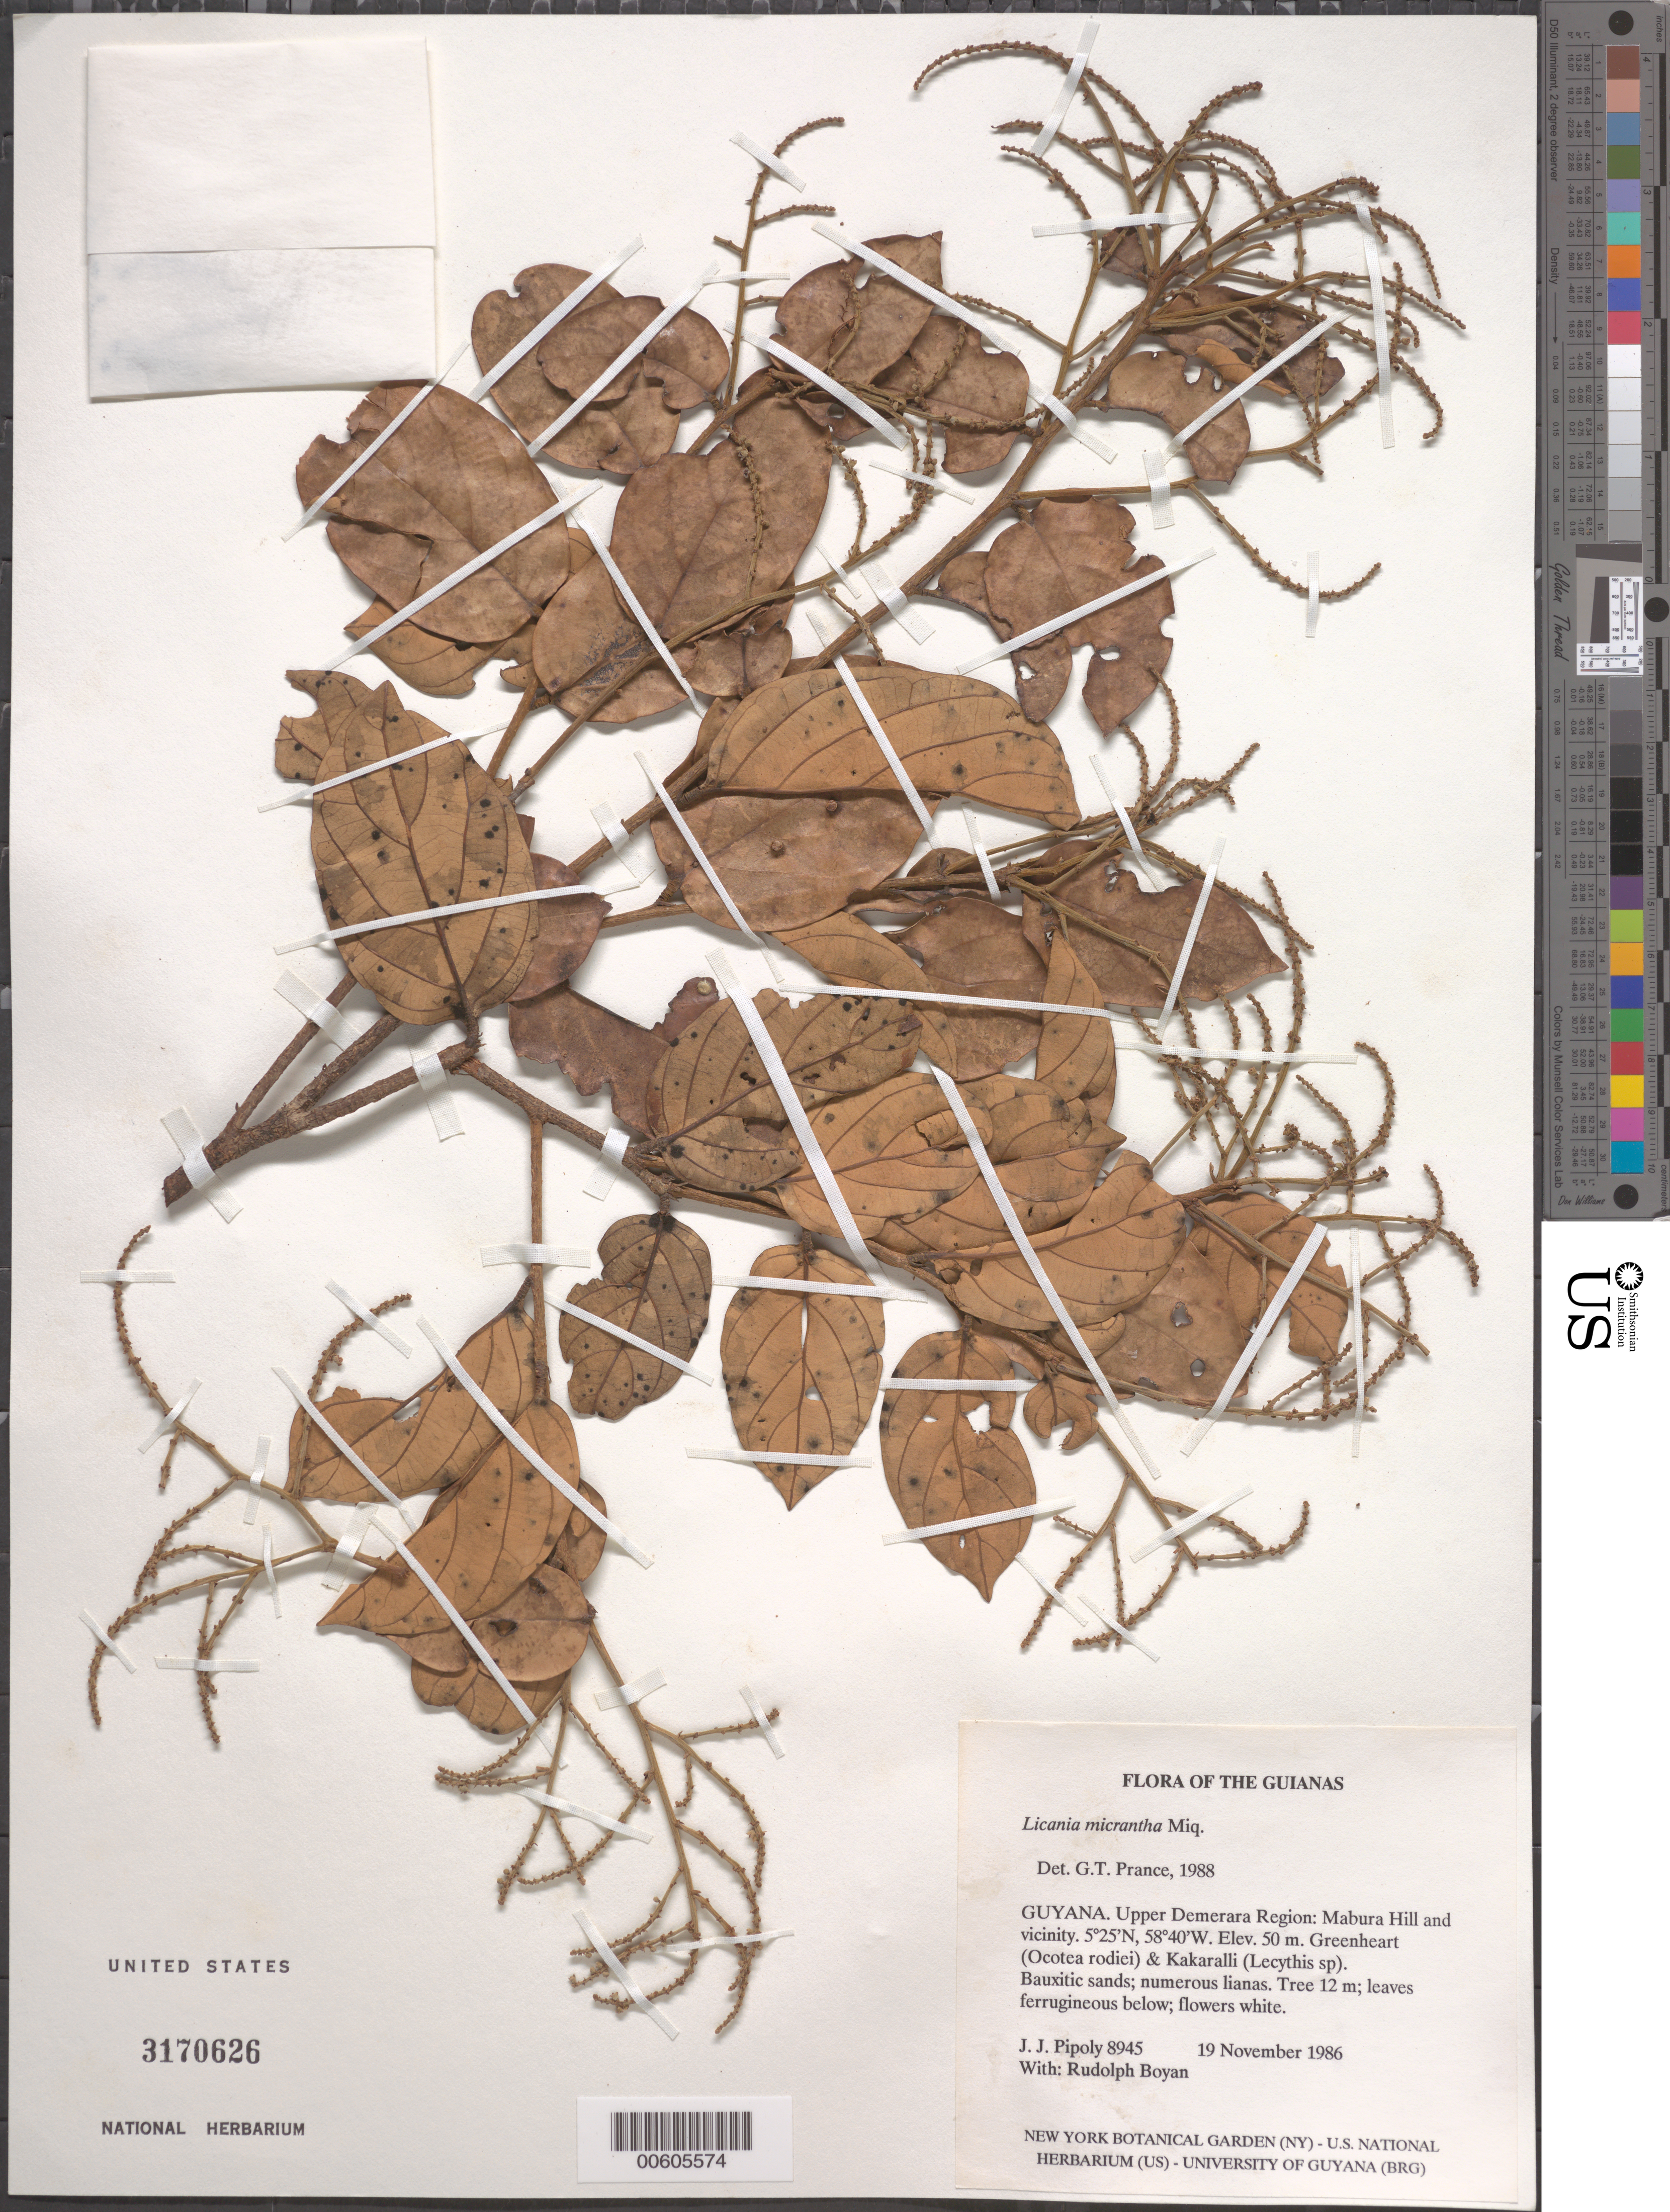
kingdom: Plantae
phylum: Tracheophyta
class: Magnoliopsida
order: Malpighiales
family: Chrysobalanaceae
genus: Licania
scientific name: Licania micrantha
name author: Miq.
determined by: Prance, G. T.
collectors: J. J. Pipoly & R. Boyan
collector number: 8945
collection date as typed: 19 November 1986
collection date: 1986-11-19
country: Guyana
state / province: U. Demerara-Berbice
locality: Mabura Hill and vicinity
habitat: Forest on bauxitic sands. Greenheart (Ocotea rodiaei) and Kakaralli (Lecythis sp). Numerous lianas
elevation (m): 50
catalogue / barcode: US 3170626